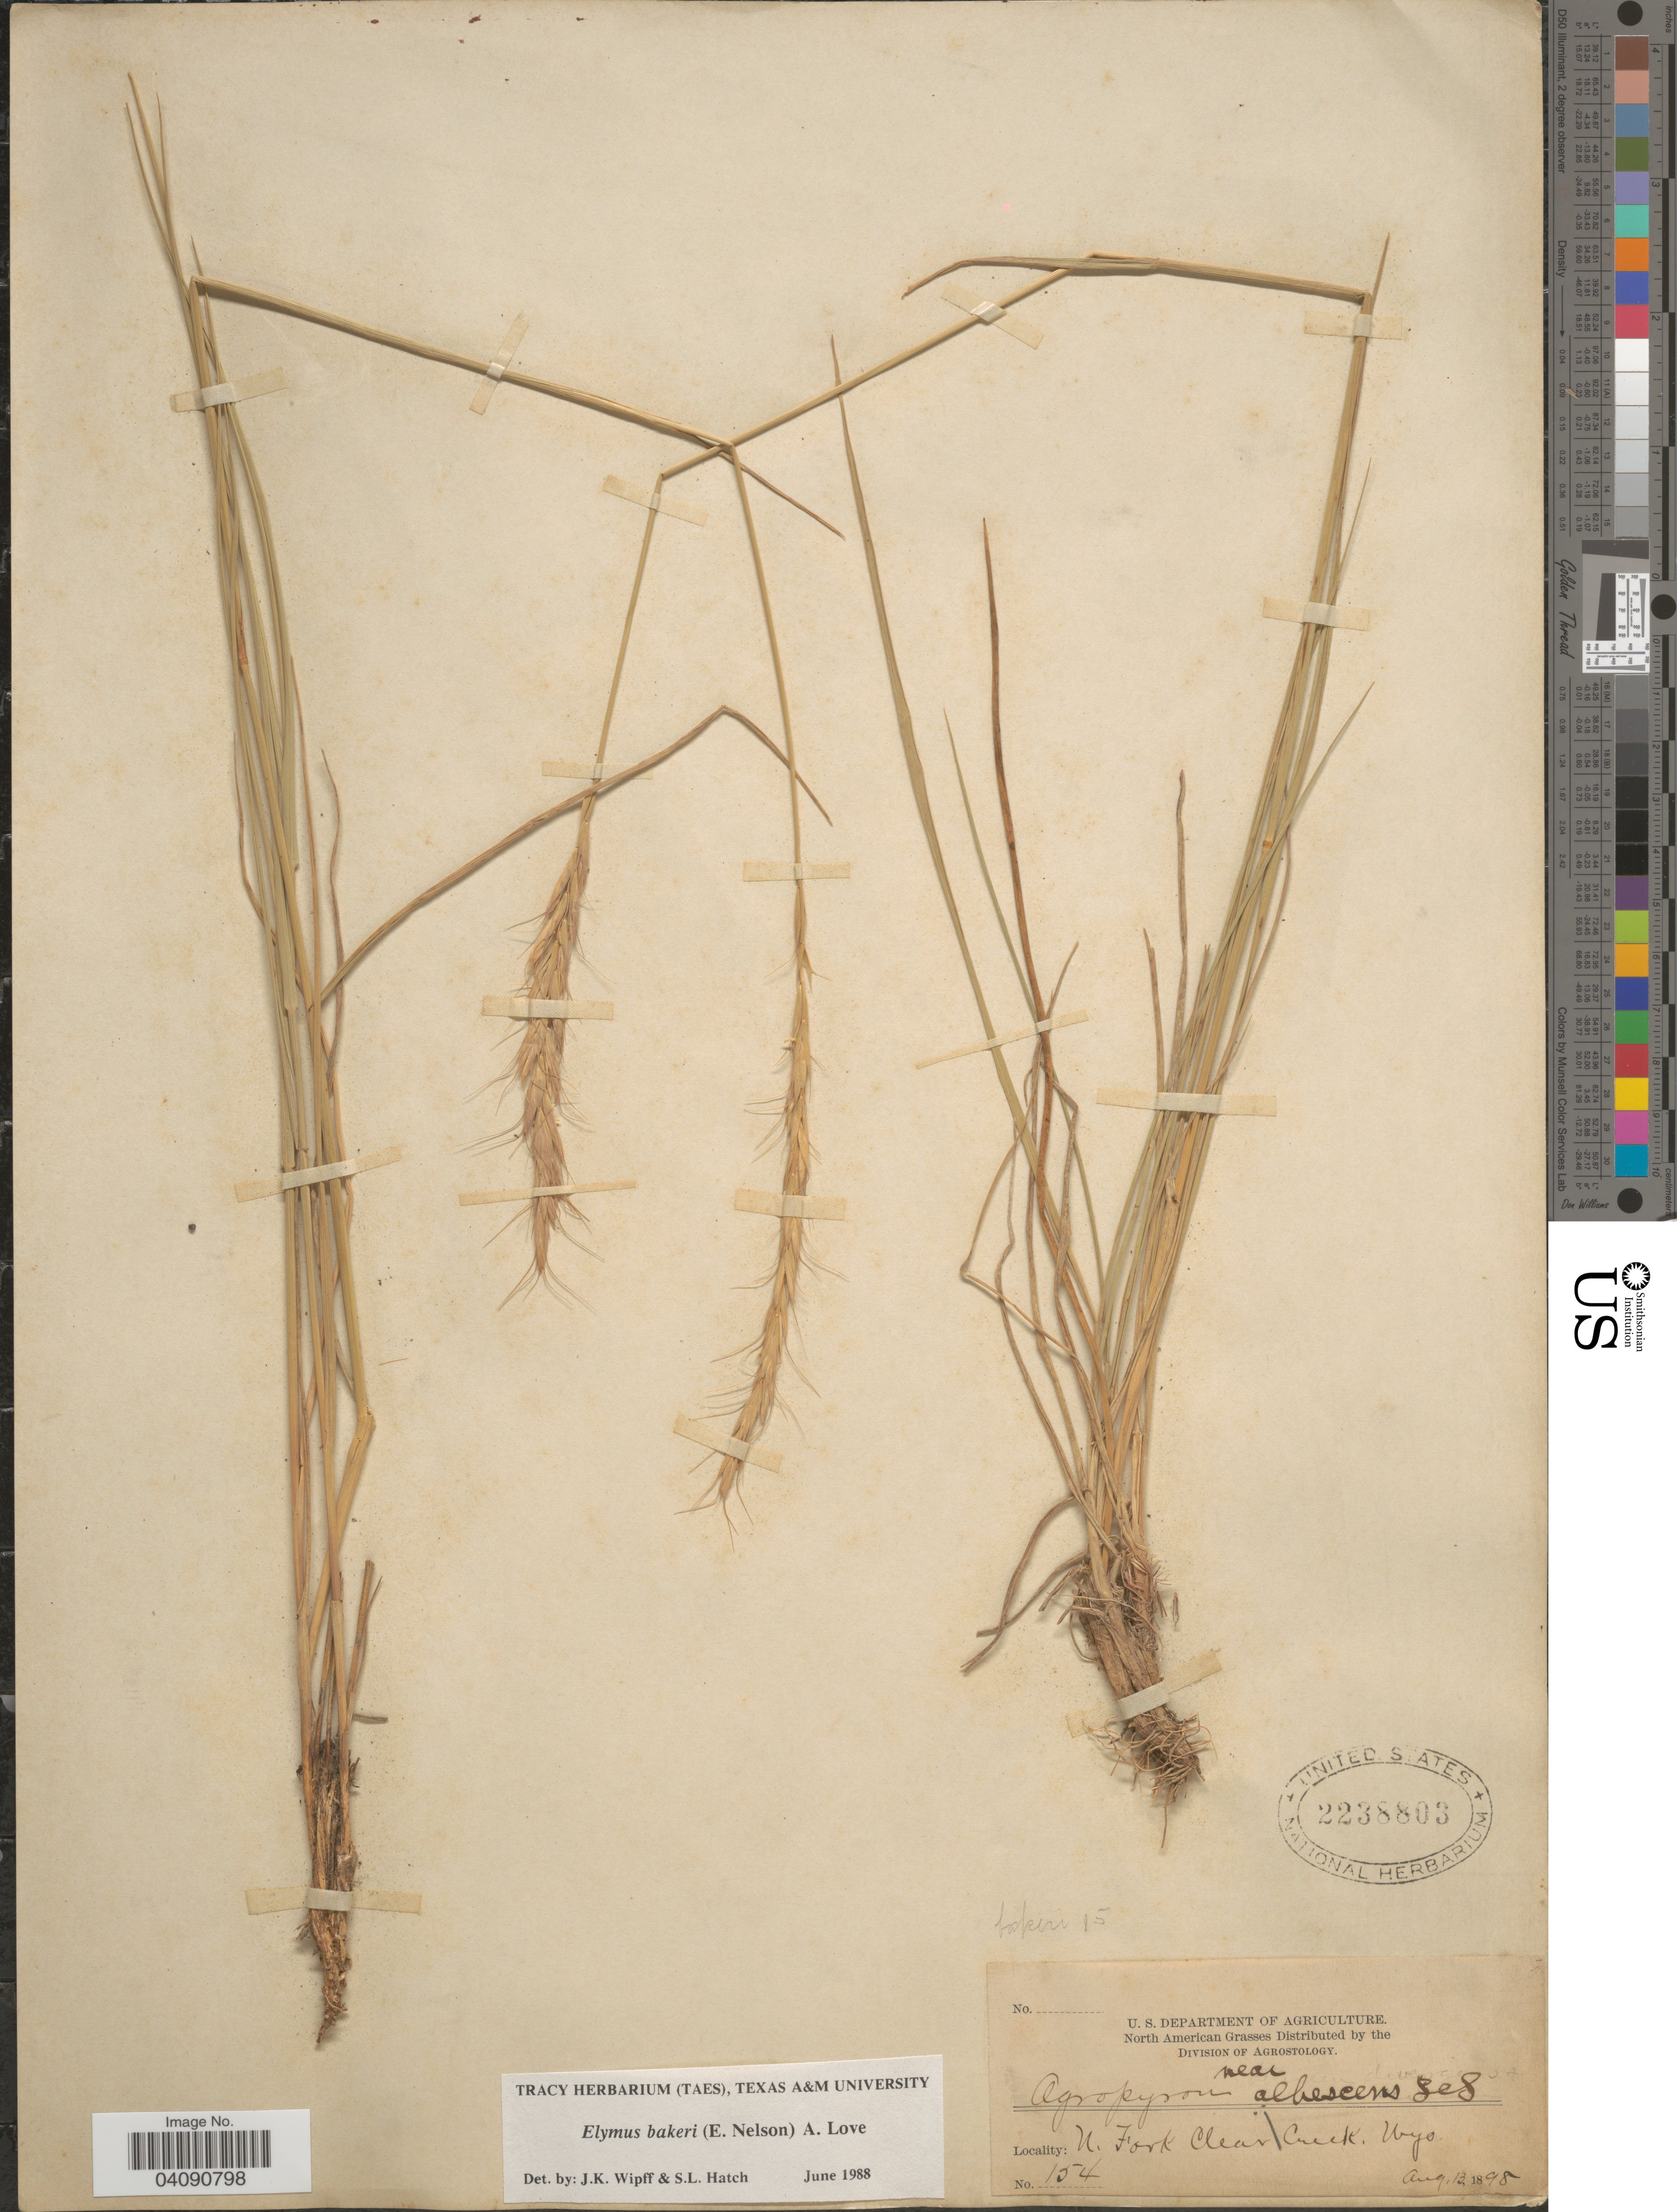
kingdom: Plantae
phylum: Tracheophyta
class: Liliopsida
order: Poales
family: Poaceae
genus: Elymus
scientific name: Elymus bakeri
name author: (E.E. Nelson) Á. Löve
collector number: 154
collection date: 1898-08-13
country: United States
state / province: Wyoming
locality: N. Fork Clear Creek.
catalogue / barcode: US 2238803